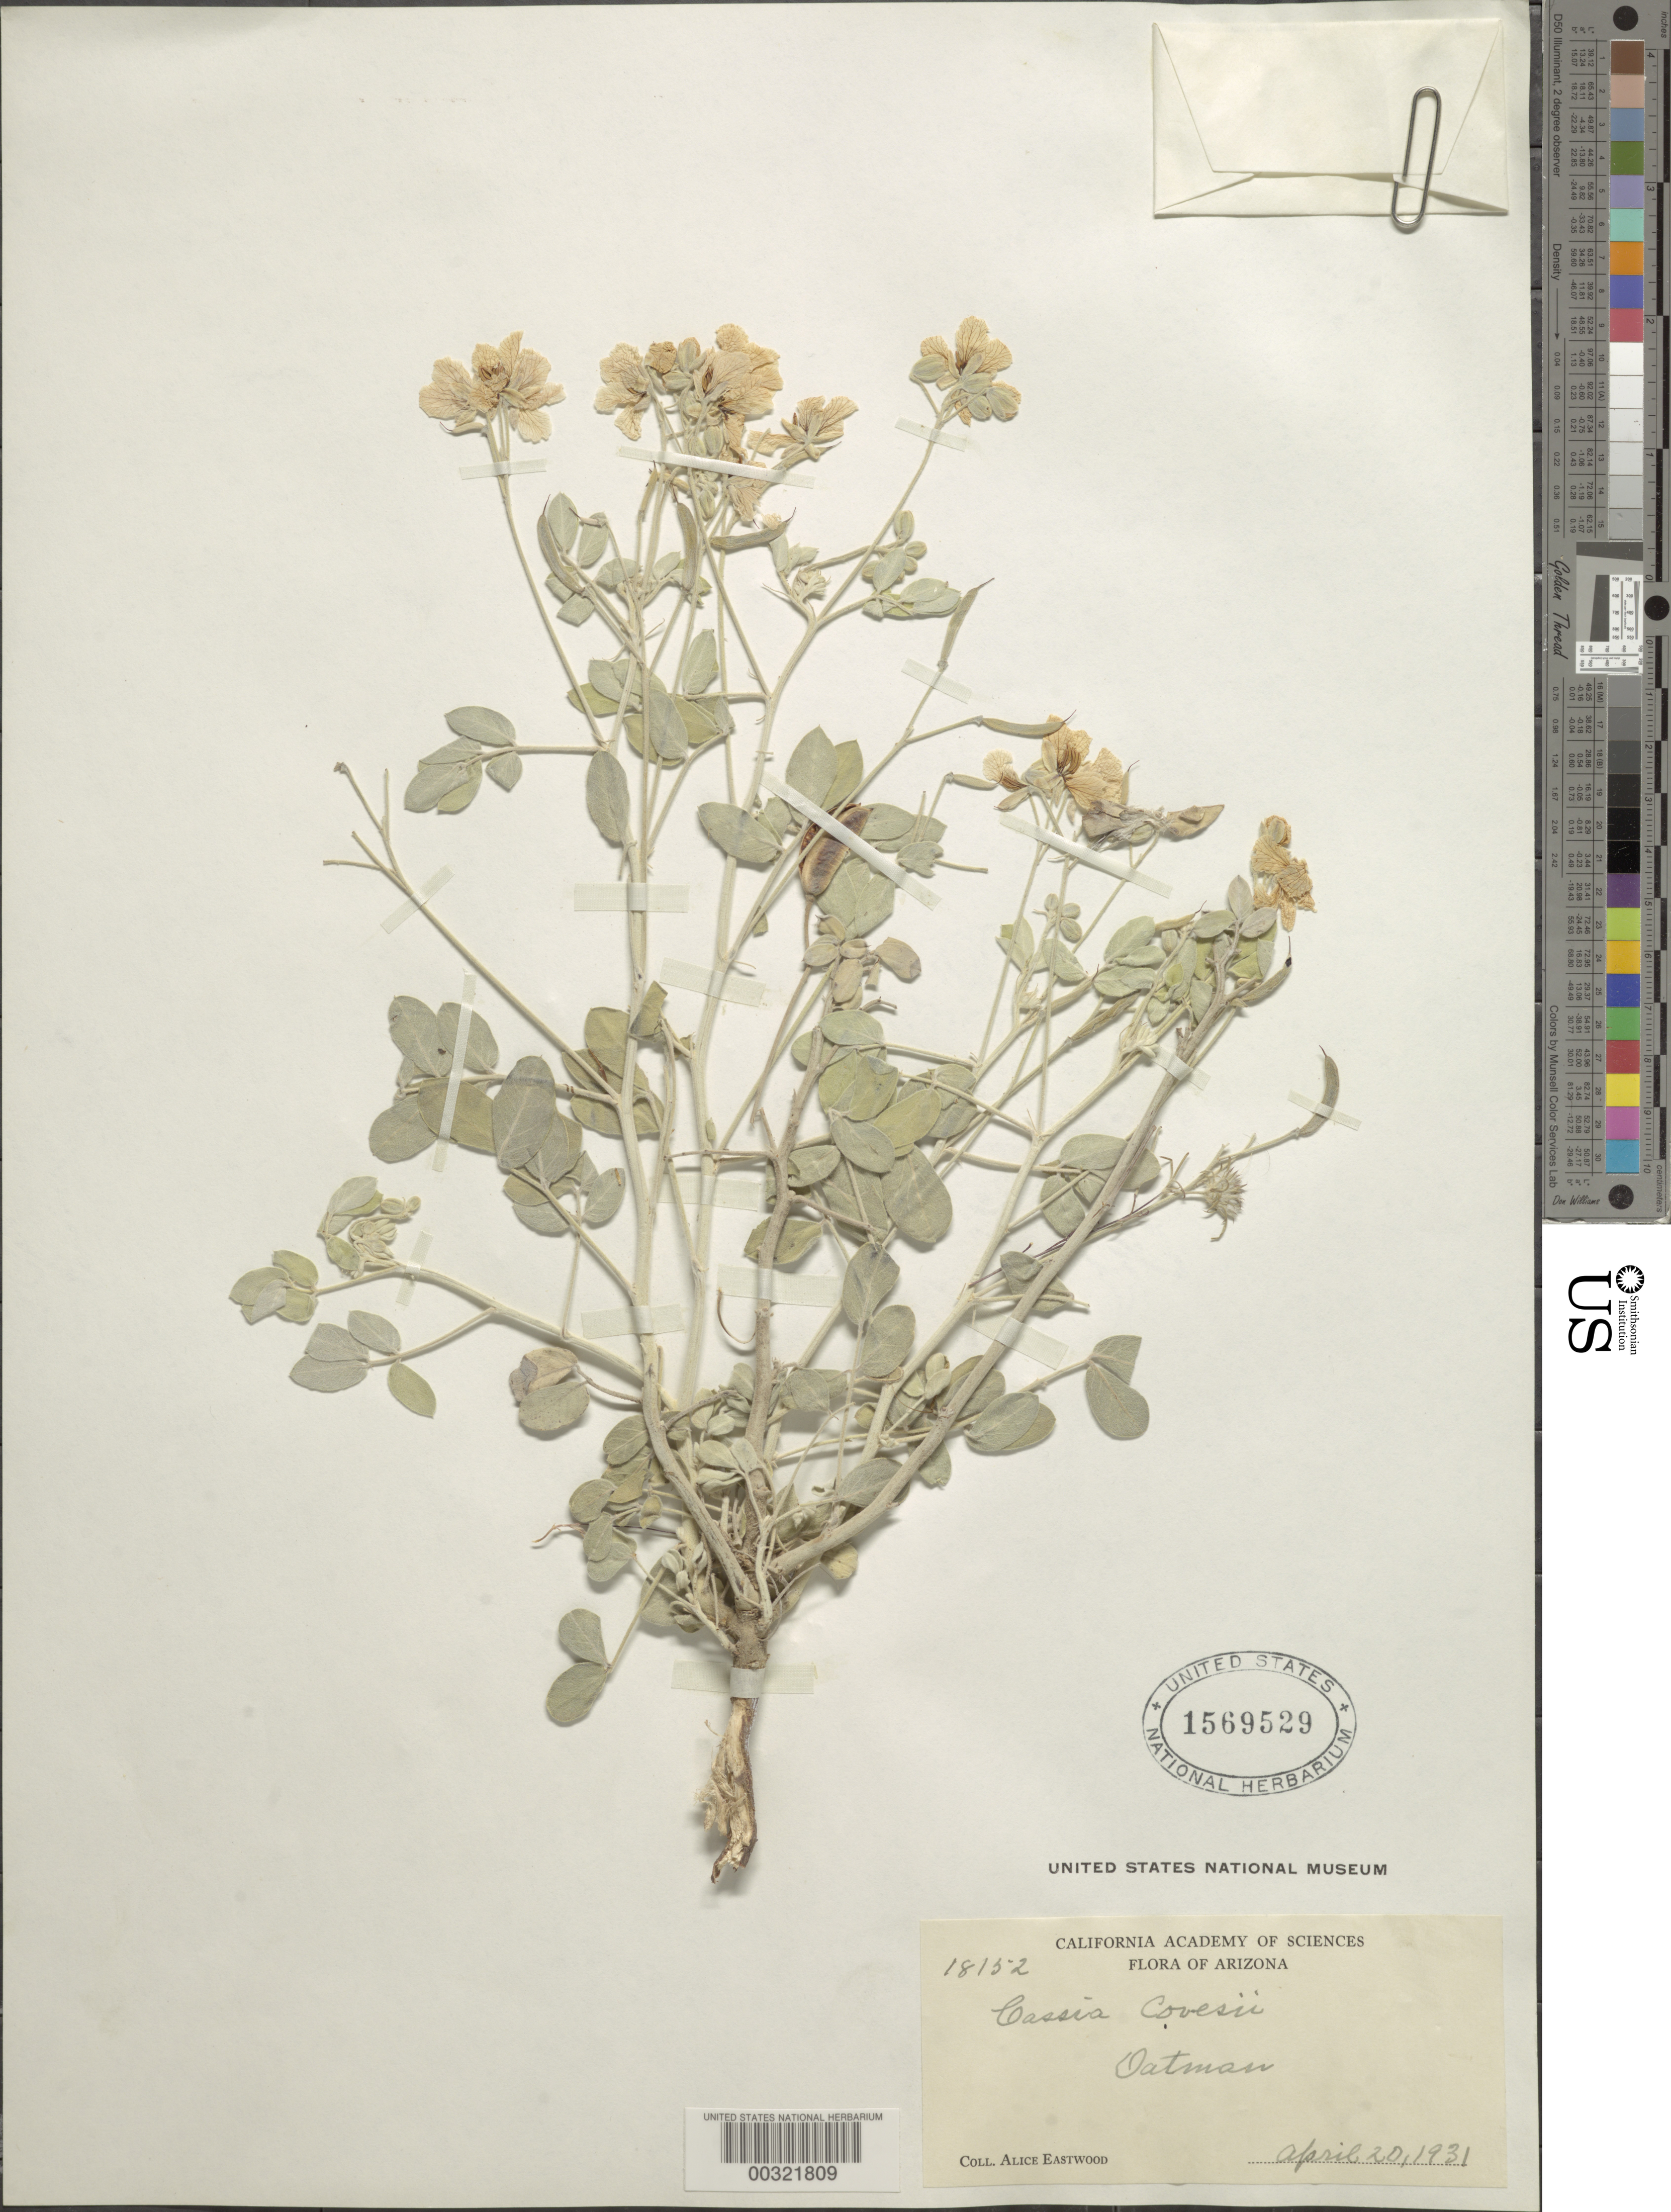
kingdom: Plantae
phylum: Tracheophyta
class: Magnoliopsida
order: Fabales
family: Fabaceae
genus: Senna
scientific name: Senna covesii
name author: (A. Gray) H.S. Irwin & Barneby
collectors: A. Eastwood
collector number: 18152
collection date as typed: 20 Apr 1931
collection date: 1931-04-20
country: United States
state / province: Arizona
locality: Oatman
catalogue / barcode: US 1569529